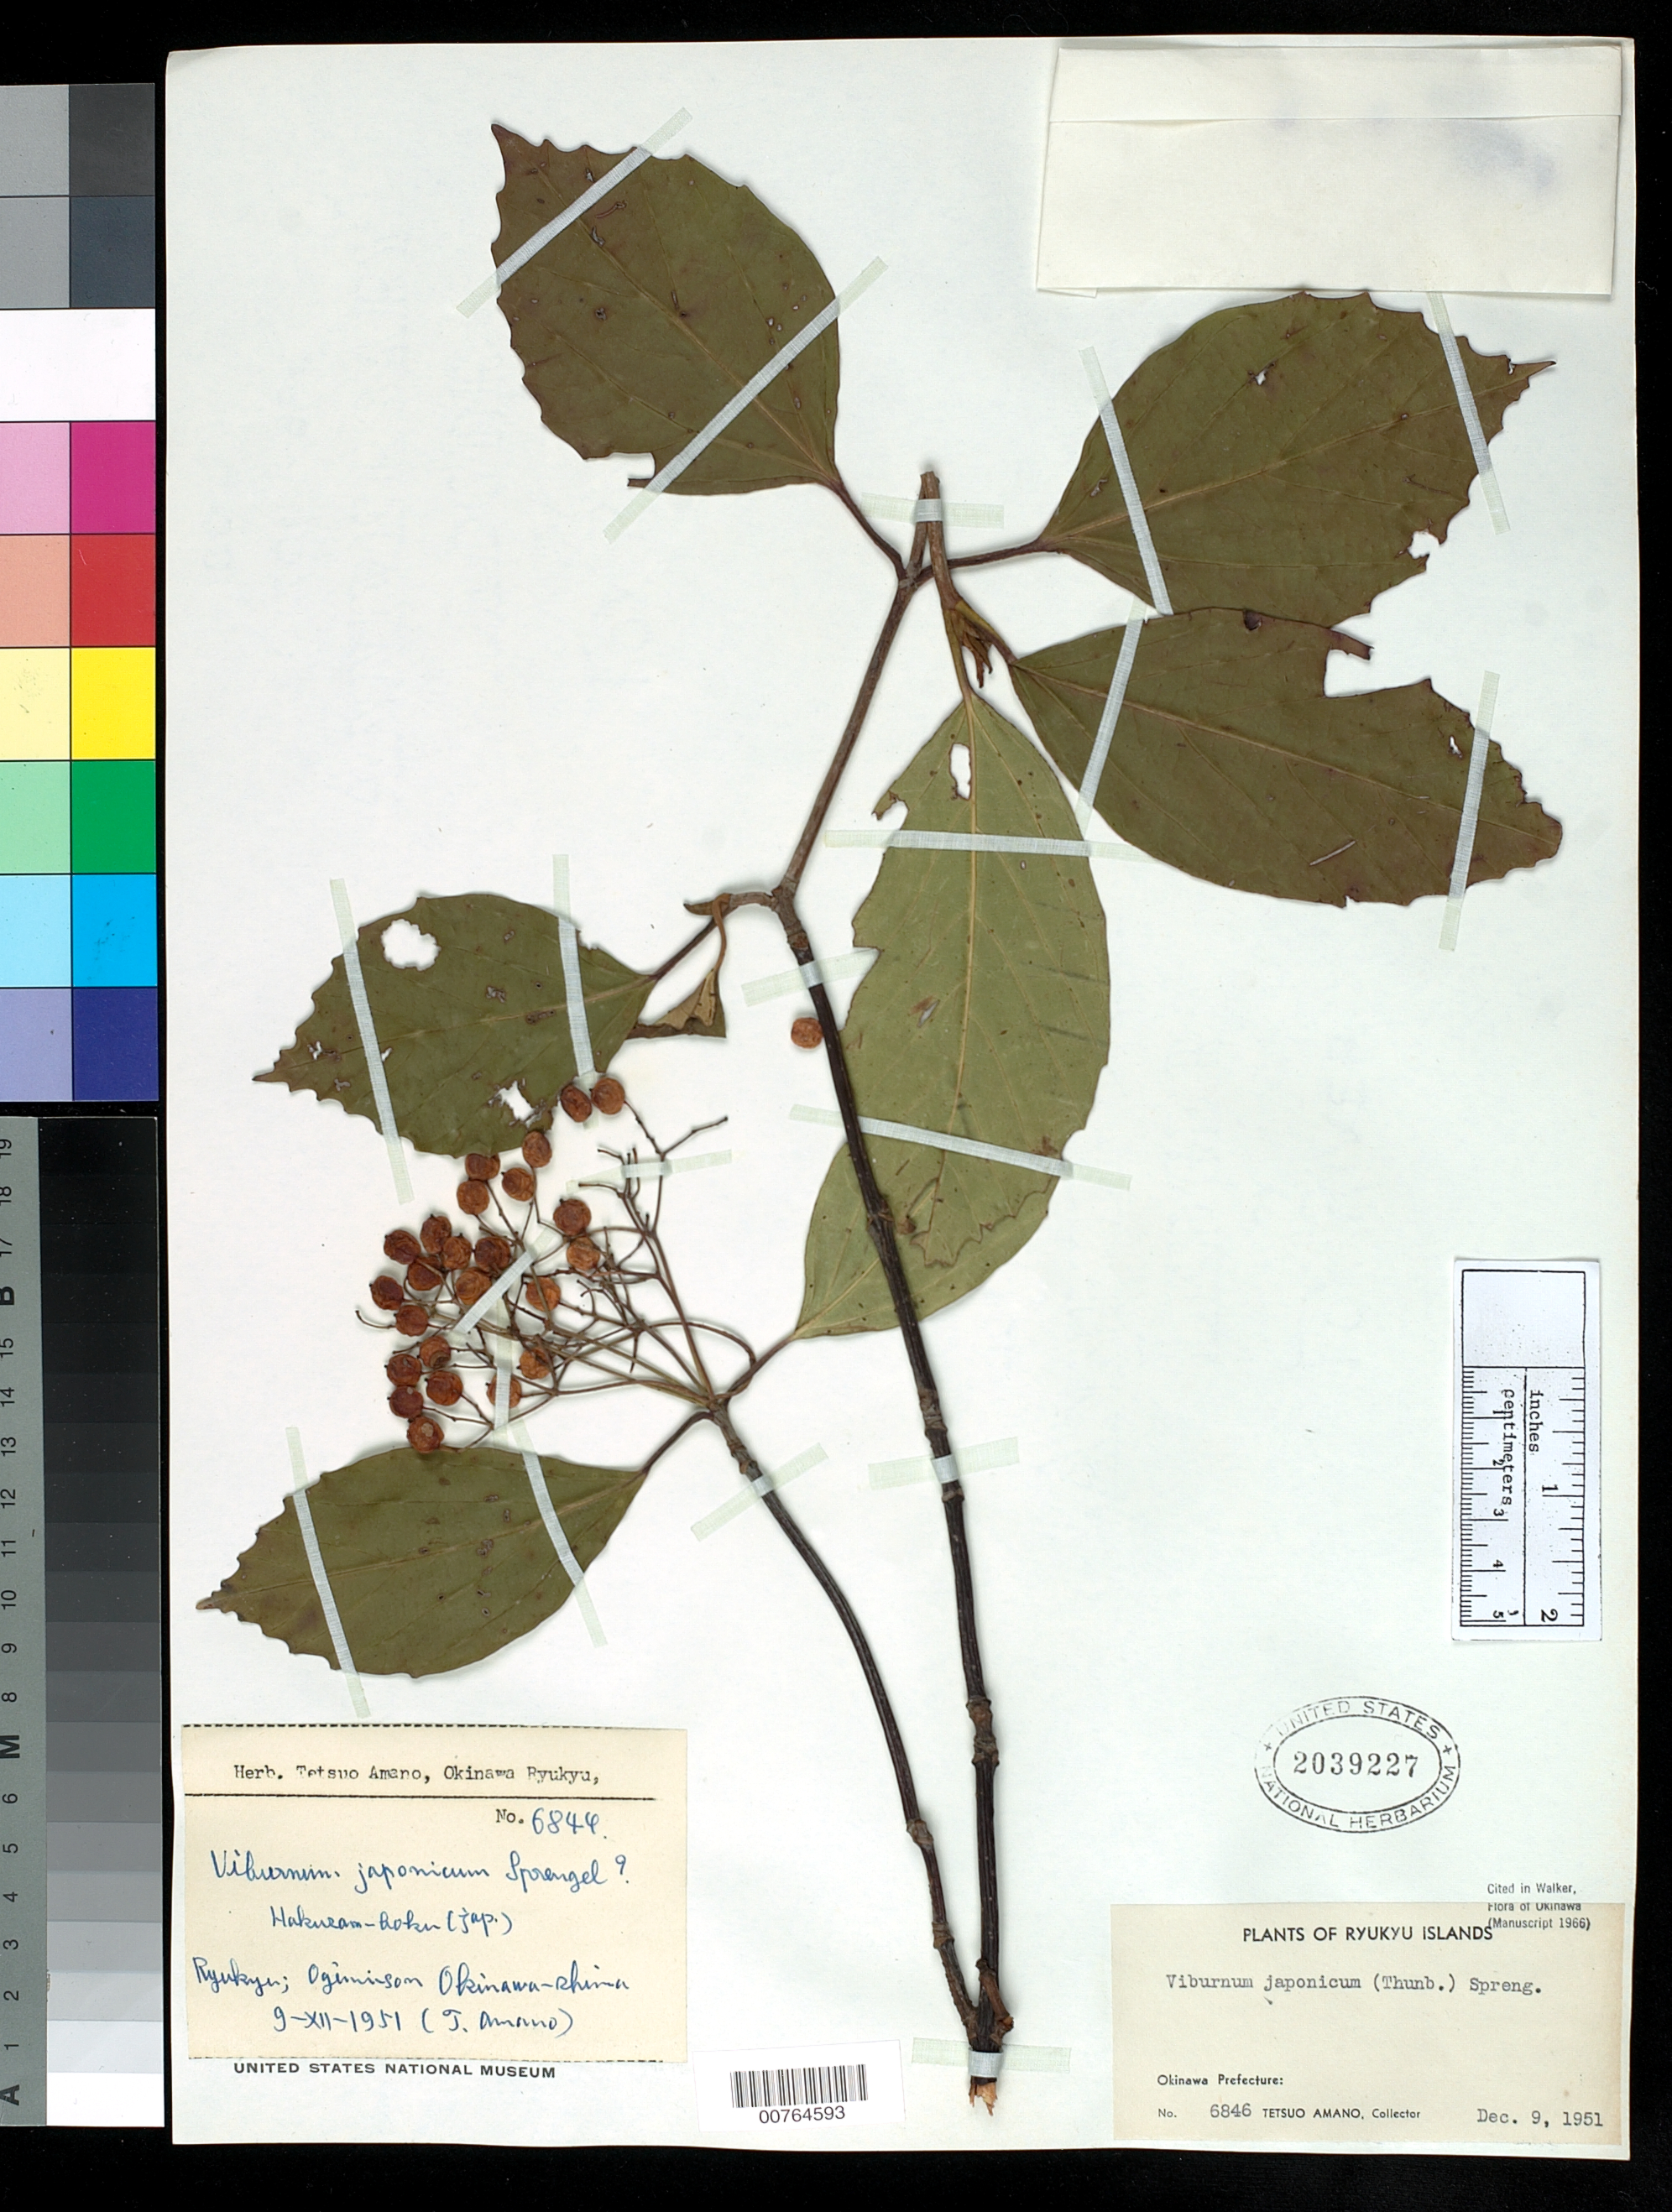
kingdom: Plantae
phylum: Tracheophyta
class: Magnoliopsida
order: Dipsacales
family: Viburnaceae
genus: Viburnum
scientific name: Viburnum japonicum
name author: (Thunb.) C.K. Spreng.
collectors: T. Amano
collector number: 6846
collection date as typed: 09 Dec 1951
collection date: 1951-12-09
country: Japan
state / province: Okinawa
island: Okinawa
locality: Kunigamigun, Ogimison.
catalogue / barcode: US 2039227